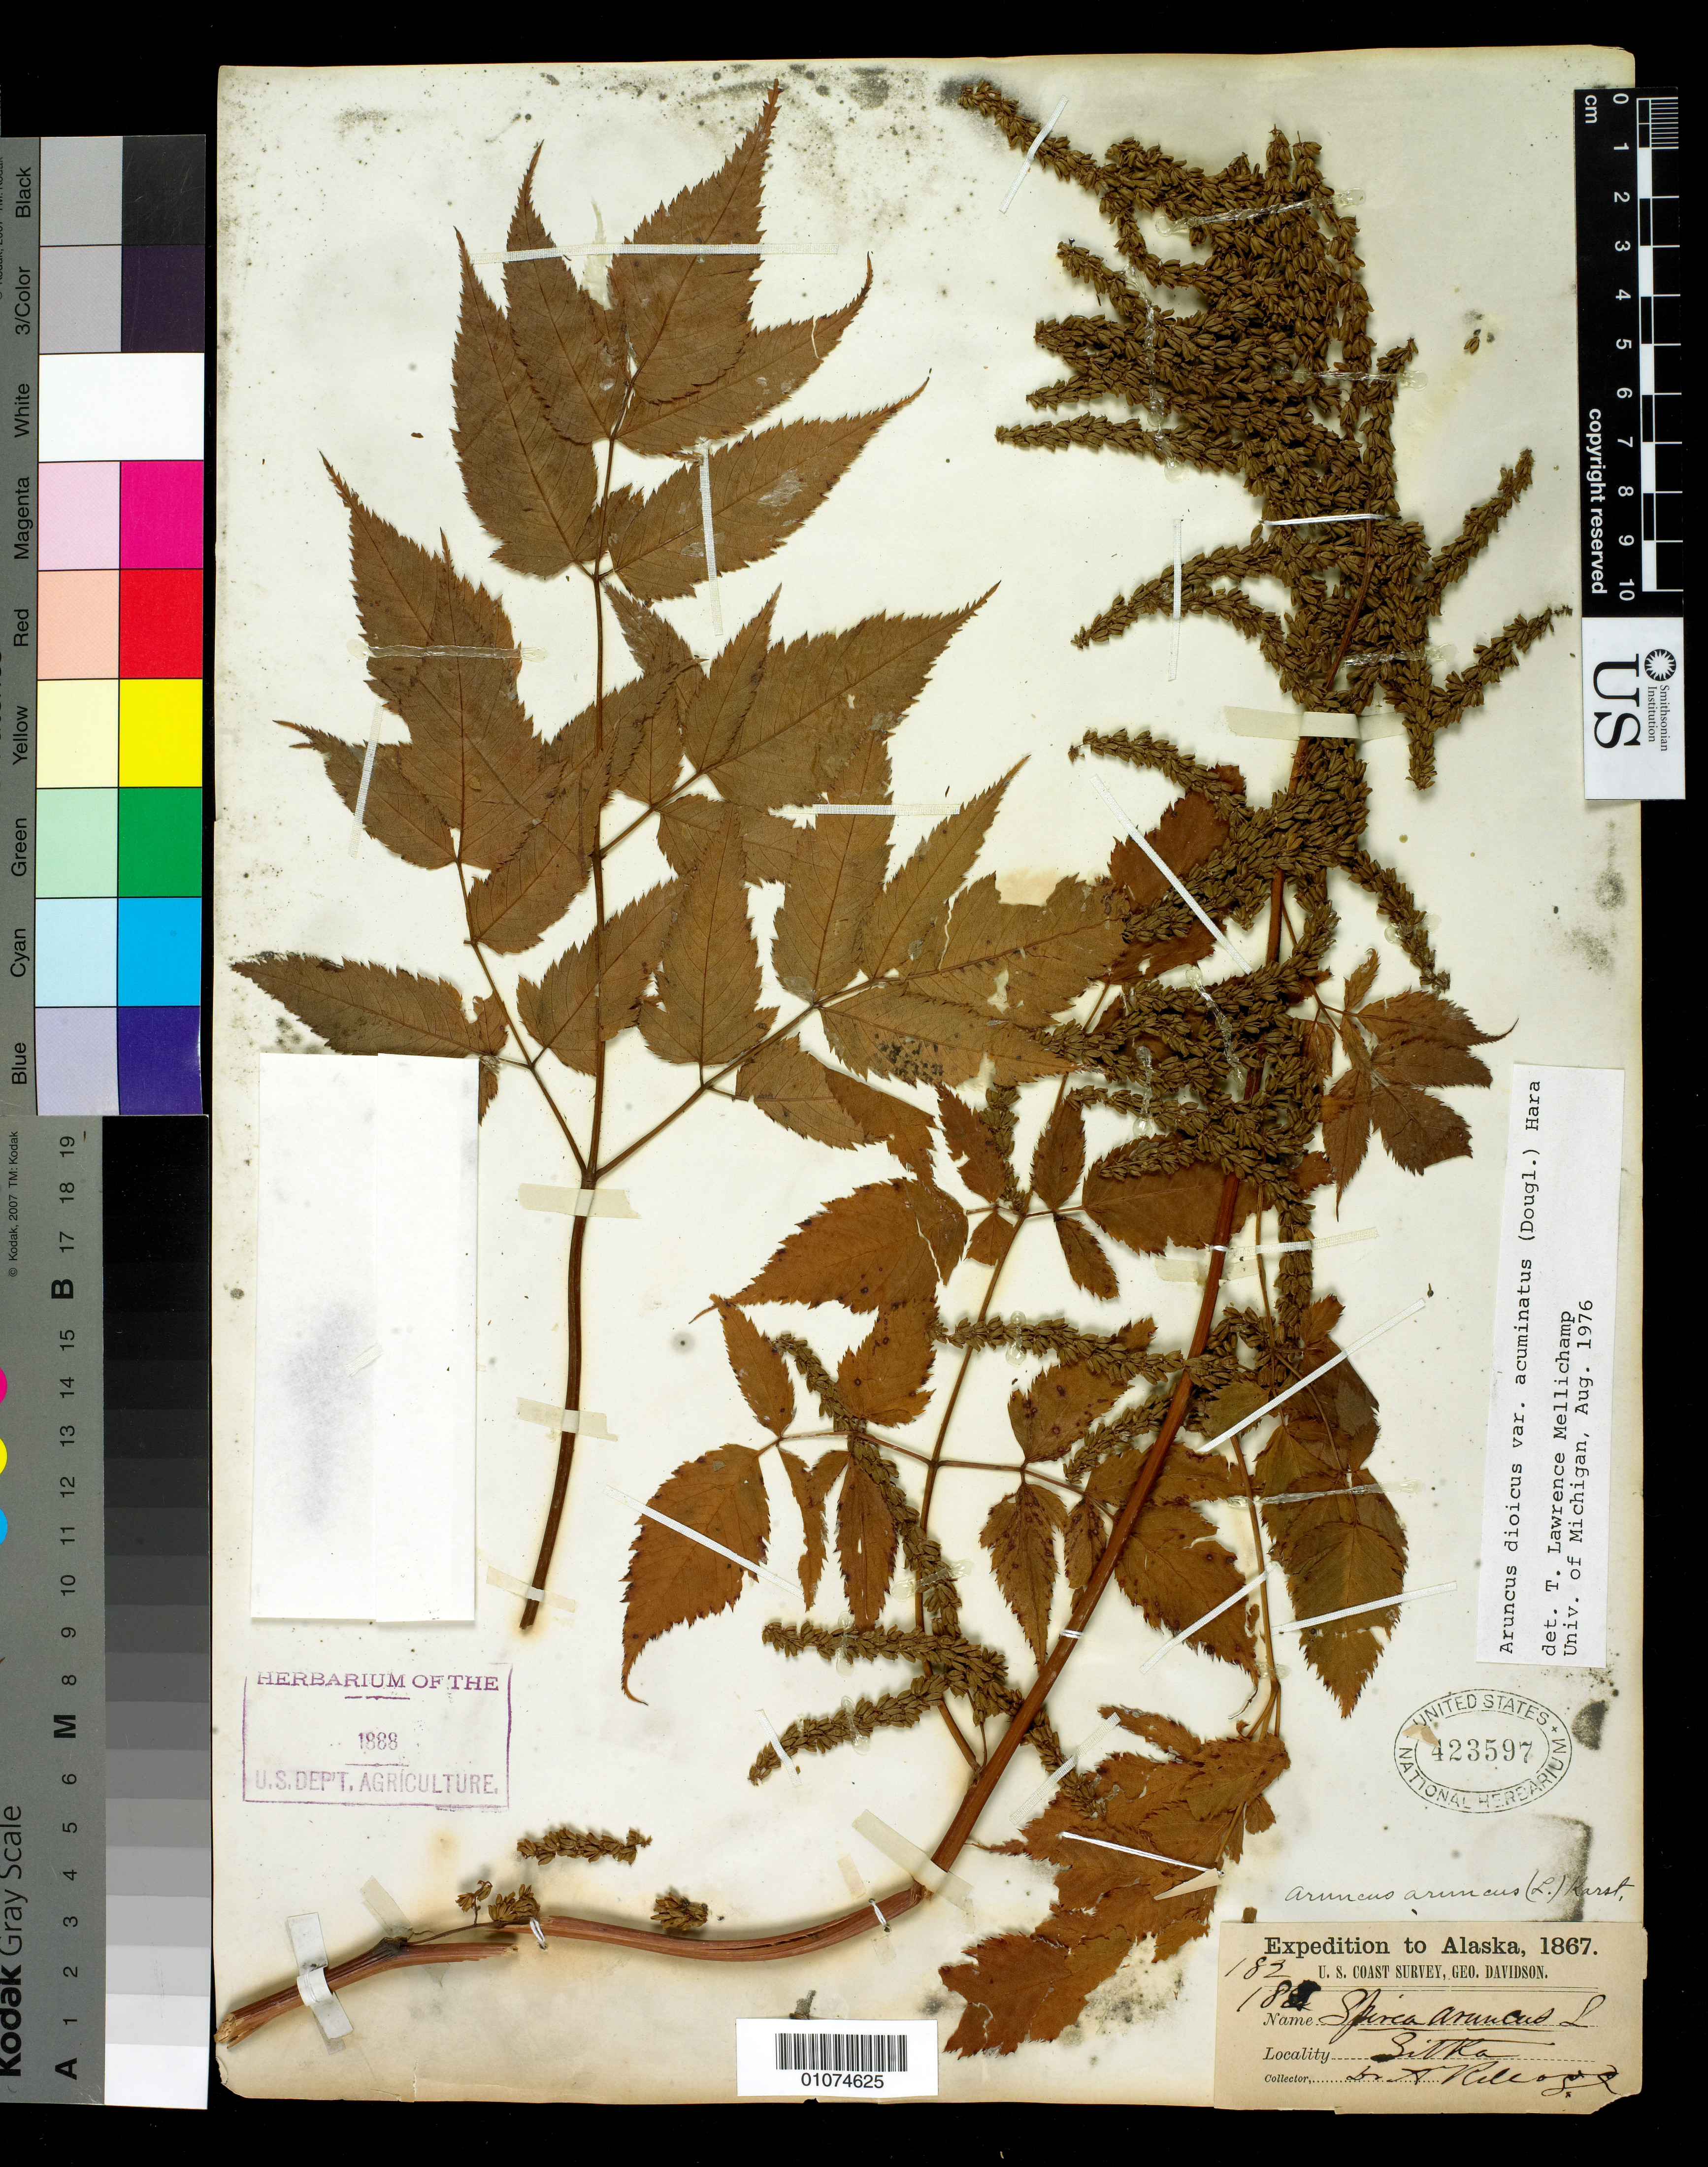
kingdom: Plantae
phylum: Tracheophyta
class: Magnoliopsida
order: Rosales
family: Rosaceae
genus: Aruncus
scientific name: Aruncus dioicus var. acuminatus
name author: (Rydb.) H. Hara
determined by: Mellichamp, T. L.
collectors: A. Kellogg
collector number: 182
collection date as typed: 1867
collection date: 1867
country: United States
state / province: Alaska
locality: Sitka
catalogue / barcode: US 423597